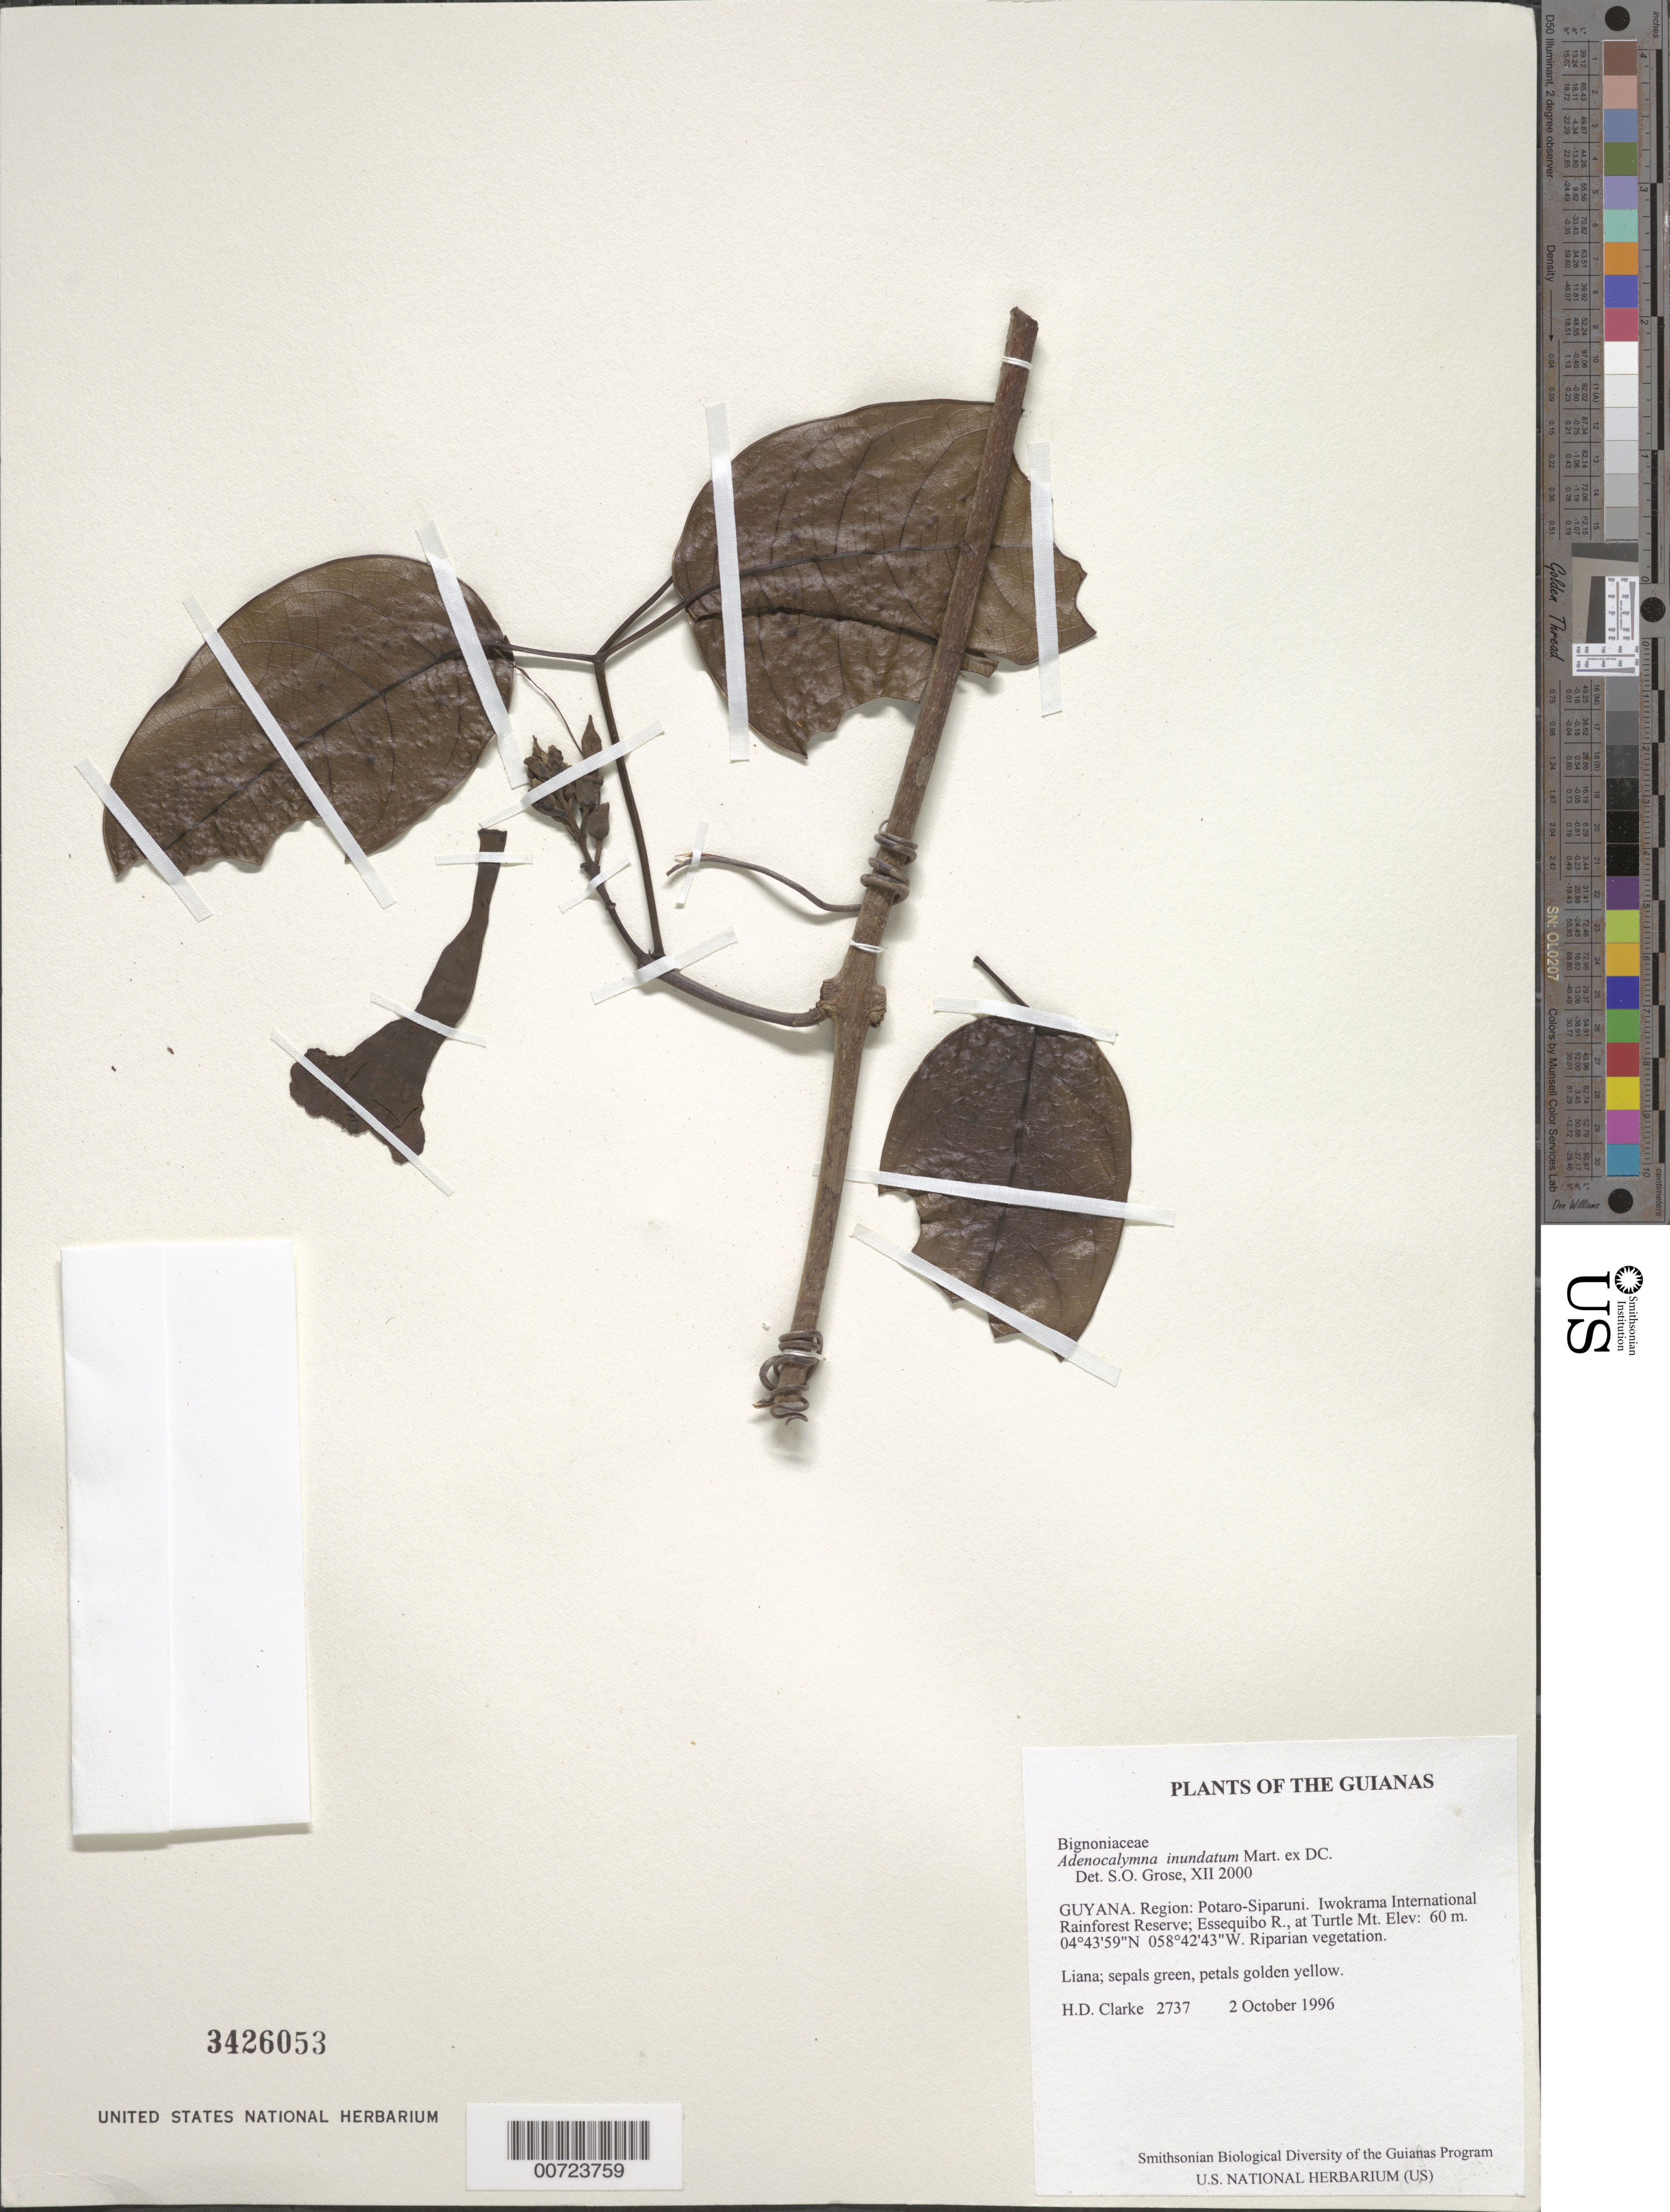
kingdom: Plantae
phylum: Tracheophyta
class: Magnoliopsida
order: Lamiales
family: Bignoniaceae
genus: Adenocalymma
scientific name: Adenocalymma inundatum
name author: Mart. ex DC.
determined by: Grose, S. O.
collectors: H. D. Clarke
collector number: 2737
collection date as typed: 2 October 1996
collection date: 1996-10-02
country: Guyana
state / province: Potaro-Siparuni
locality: Iwokrama International Rainforest Reserve; Essequibo R., at Turtle Mt.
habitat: Riparian vegetation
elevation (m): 60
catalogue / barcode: US 3426053